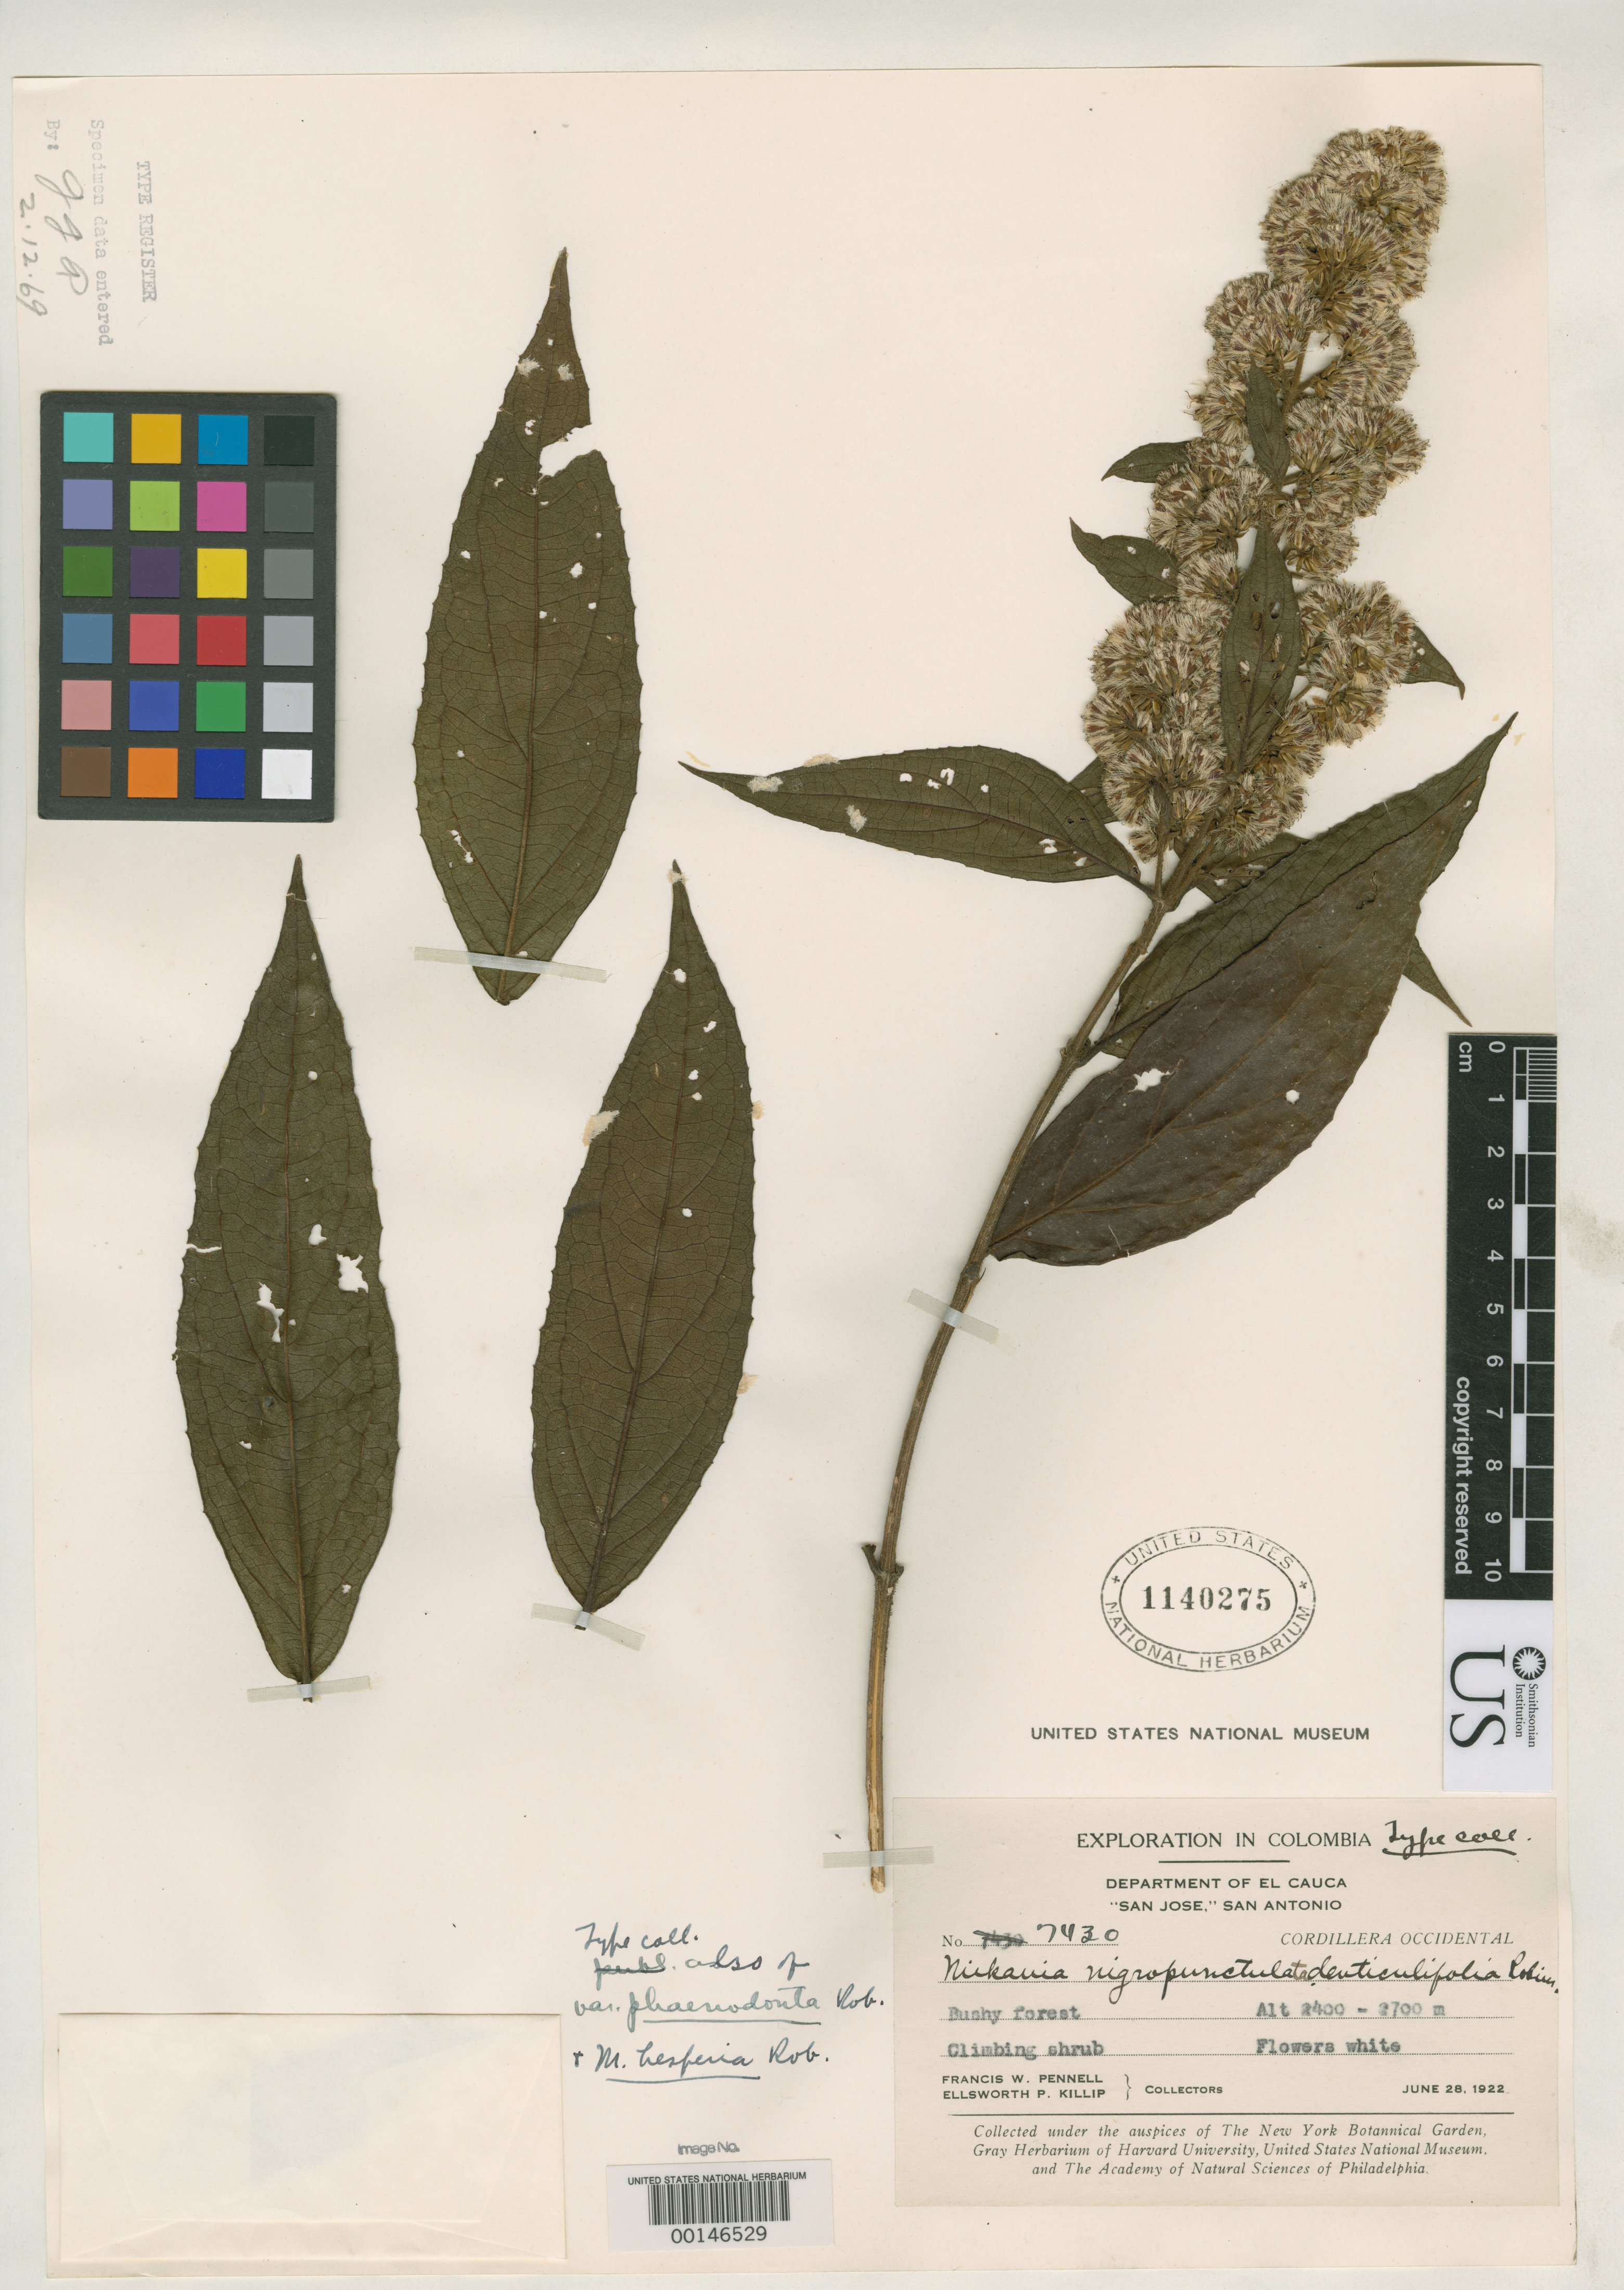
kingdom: Plantae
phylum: Tracheophyta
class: Magnoliopsida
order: Asterales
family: Asteraceae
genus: Mikania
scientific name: Mikania nigropunctulata var. denticulifolia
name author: B.L. Rob.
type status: Isotype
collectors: F. W. Pennell & E. P. Killip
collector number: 7430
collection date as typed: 28 Jun 1922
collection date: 1922-06-28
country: Colombia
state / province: Cauca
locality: San Antonia.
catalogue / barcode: US 1140275